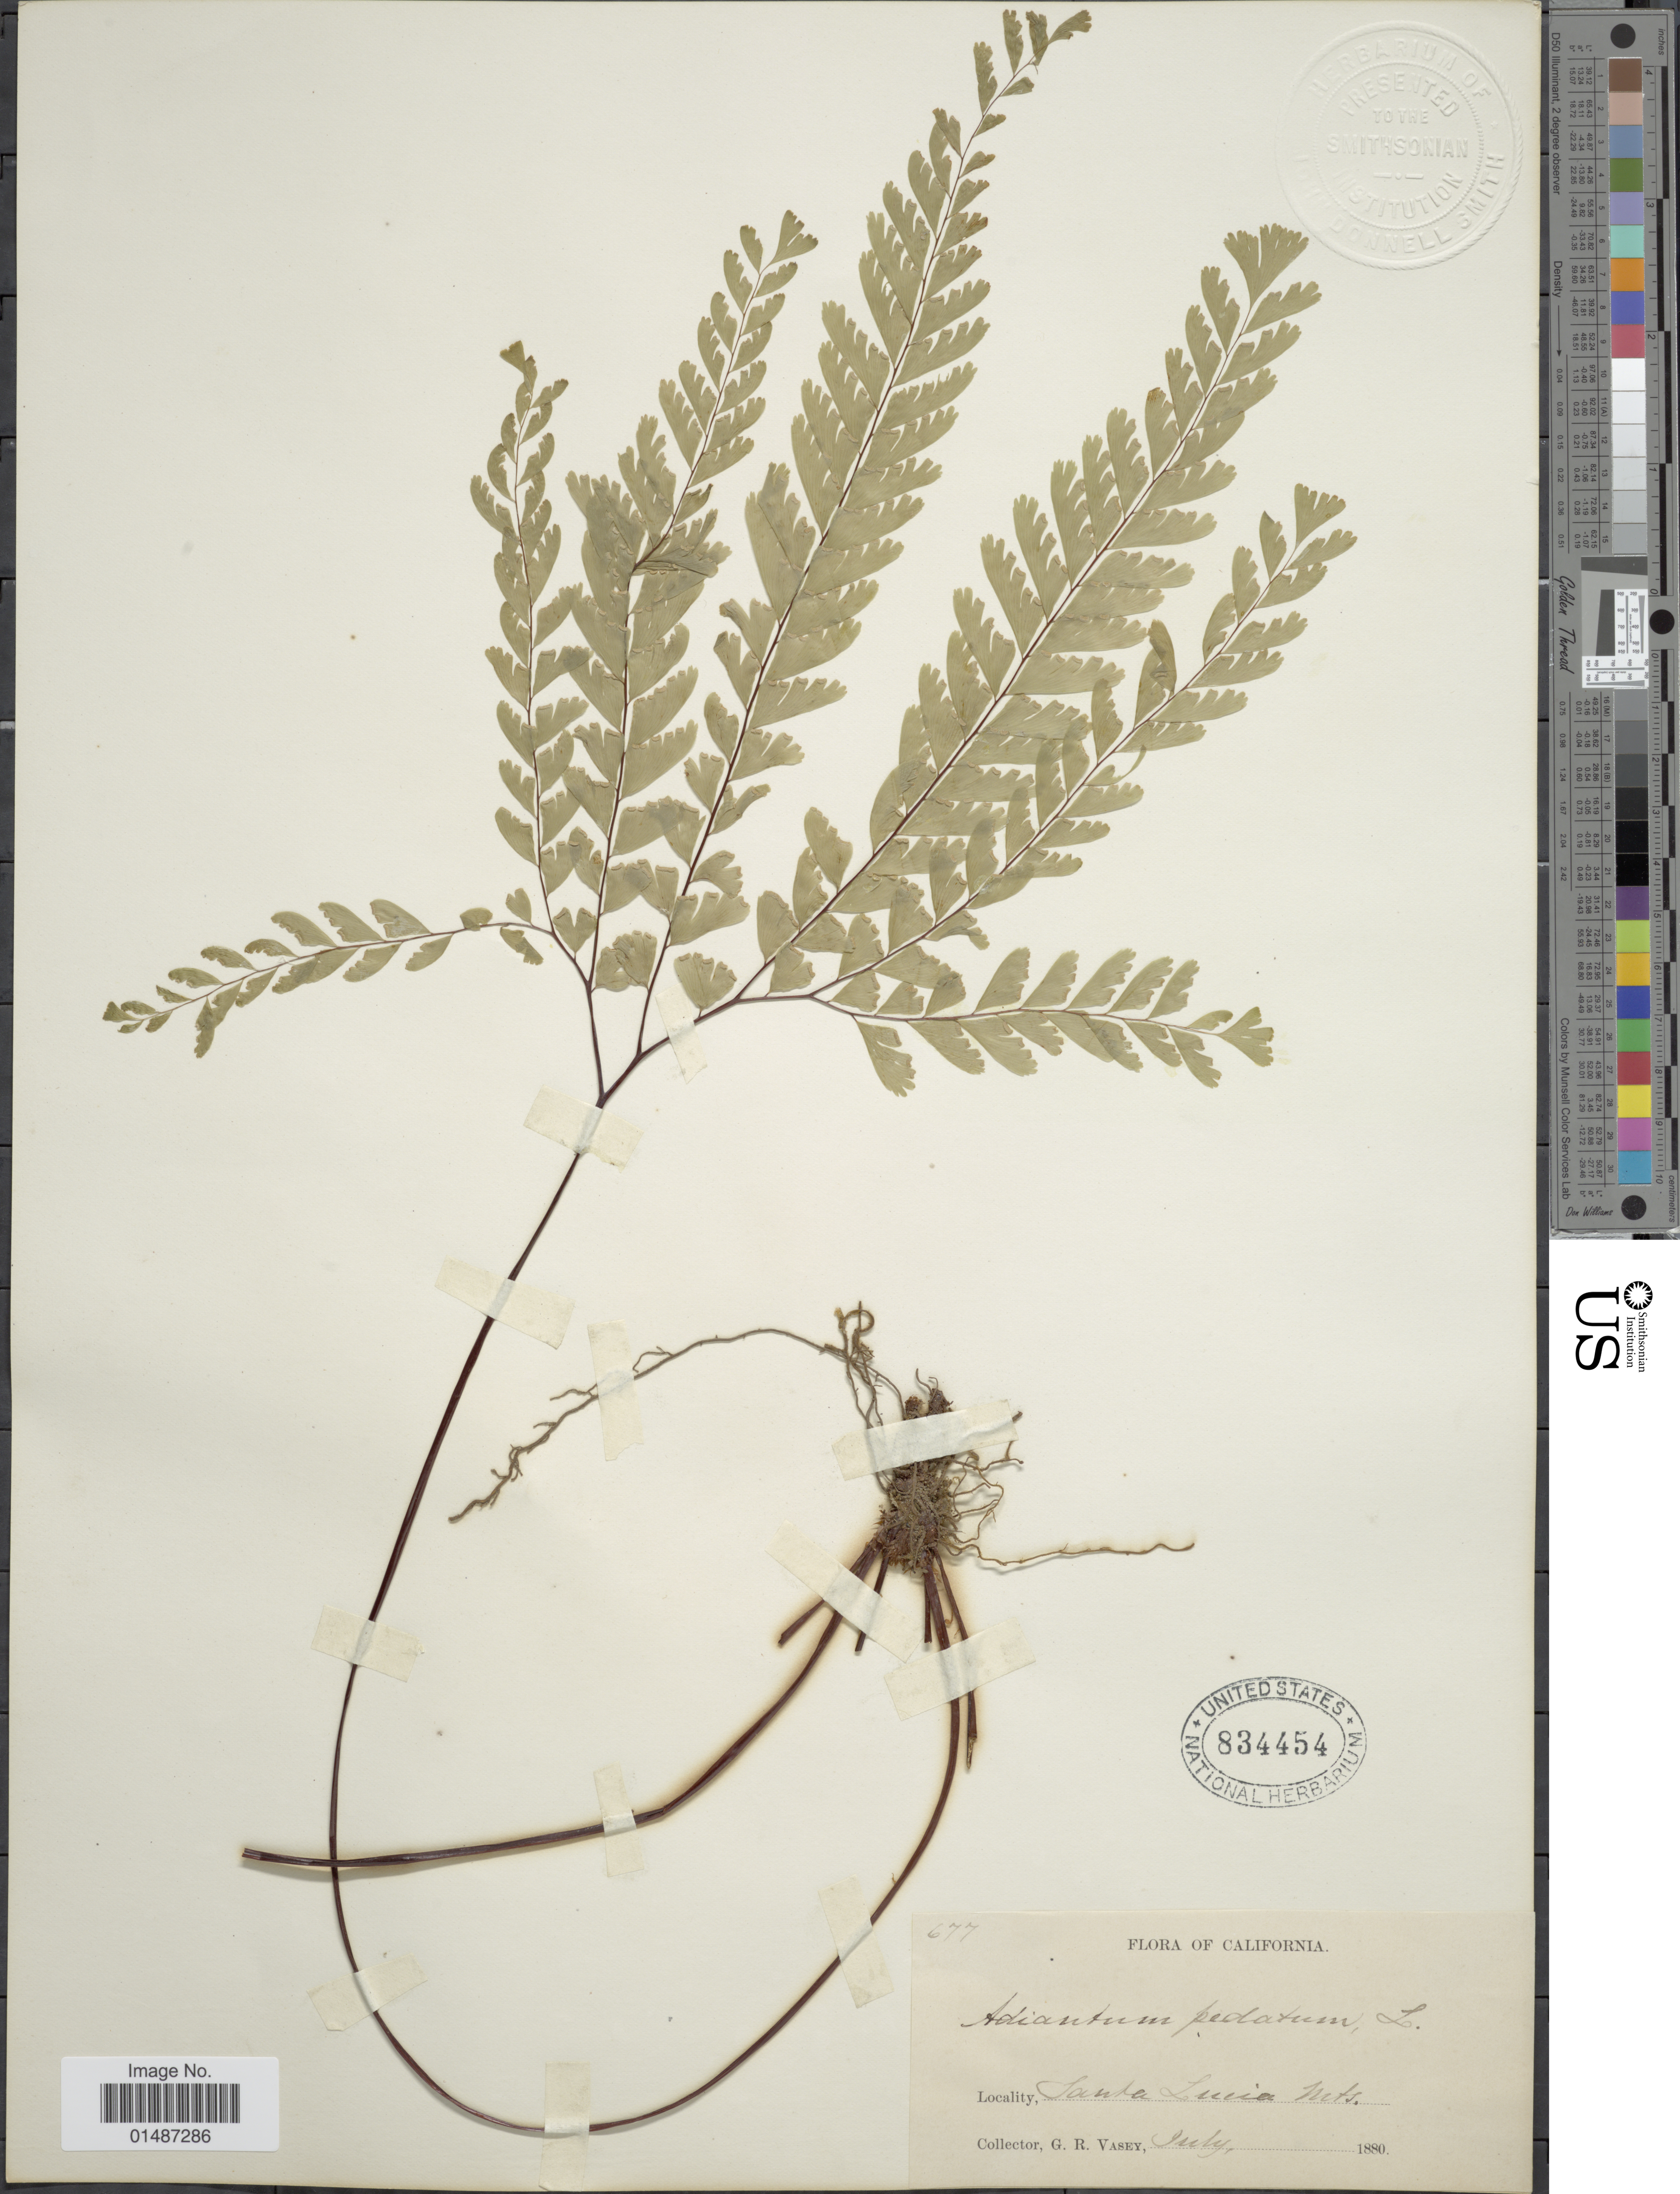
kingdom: Plantae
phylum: Tracheophyta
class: Polypodiopsida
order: Polypodiales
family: Pteridaceae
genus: Adiantum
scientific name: Adiantum pedatum subsp. aleuticum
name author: (Rupr.) Calder & Roy L. Taylor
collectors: G. R. Vasey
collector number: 677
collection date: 1880-07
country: United States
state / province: California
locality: Santa Lucia Mts.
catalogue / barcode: US 834454